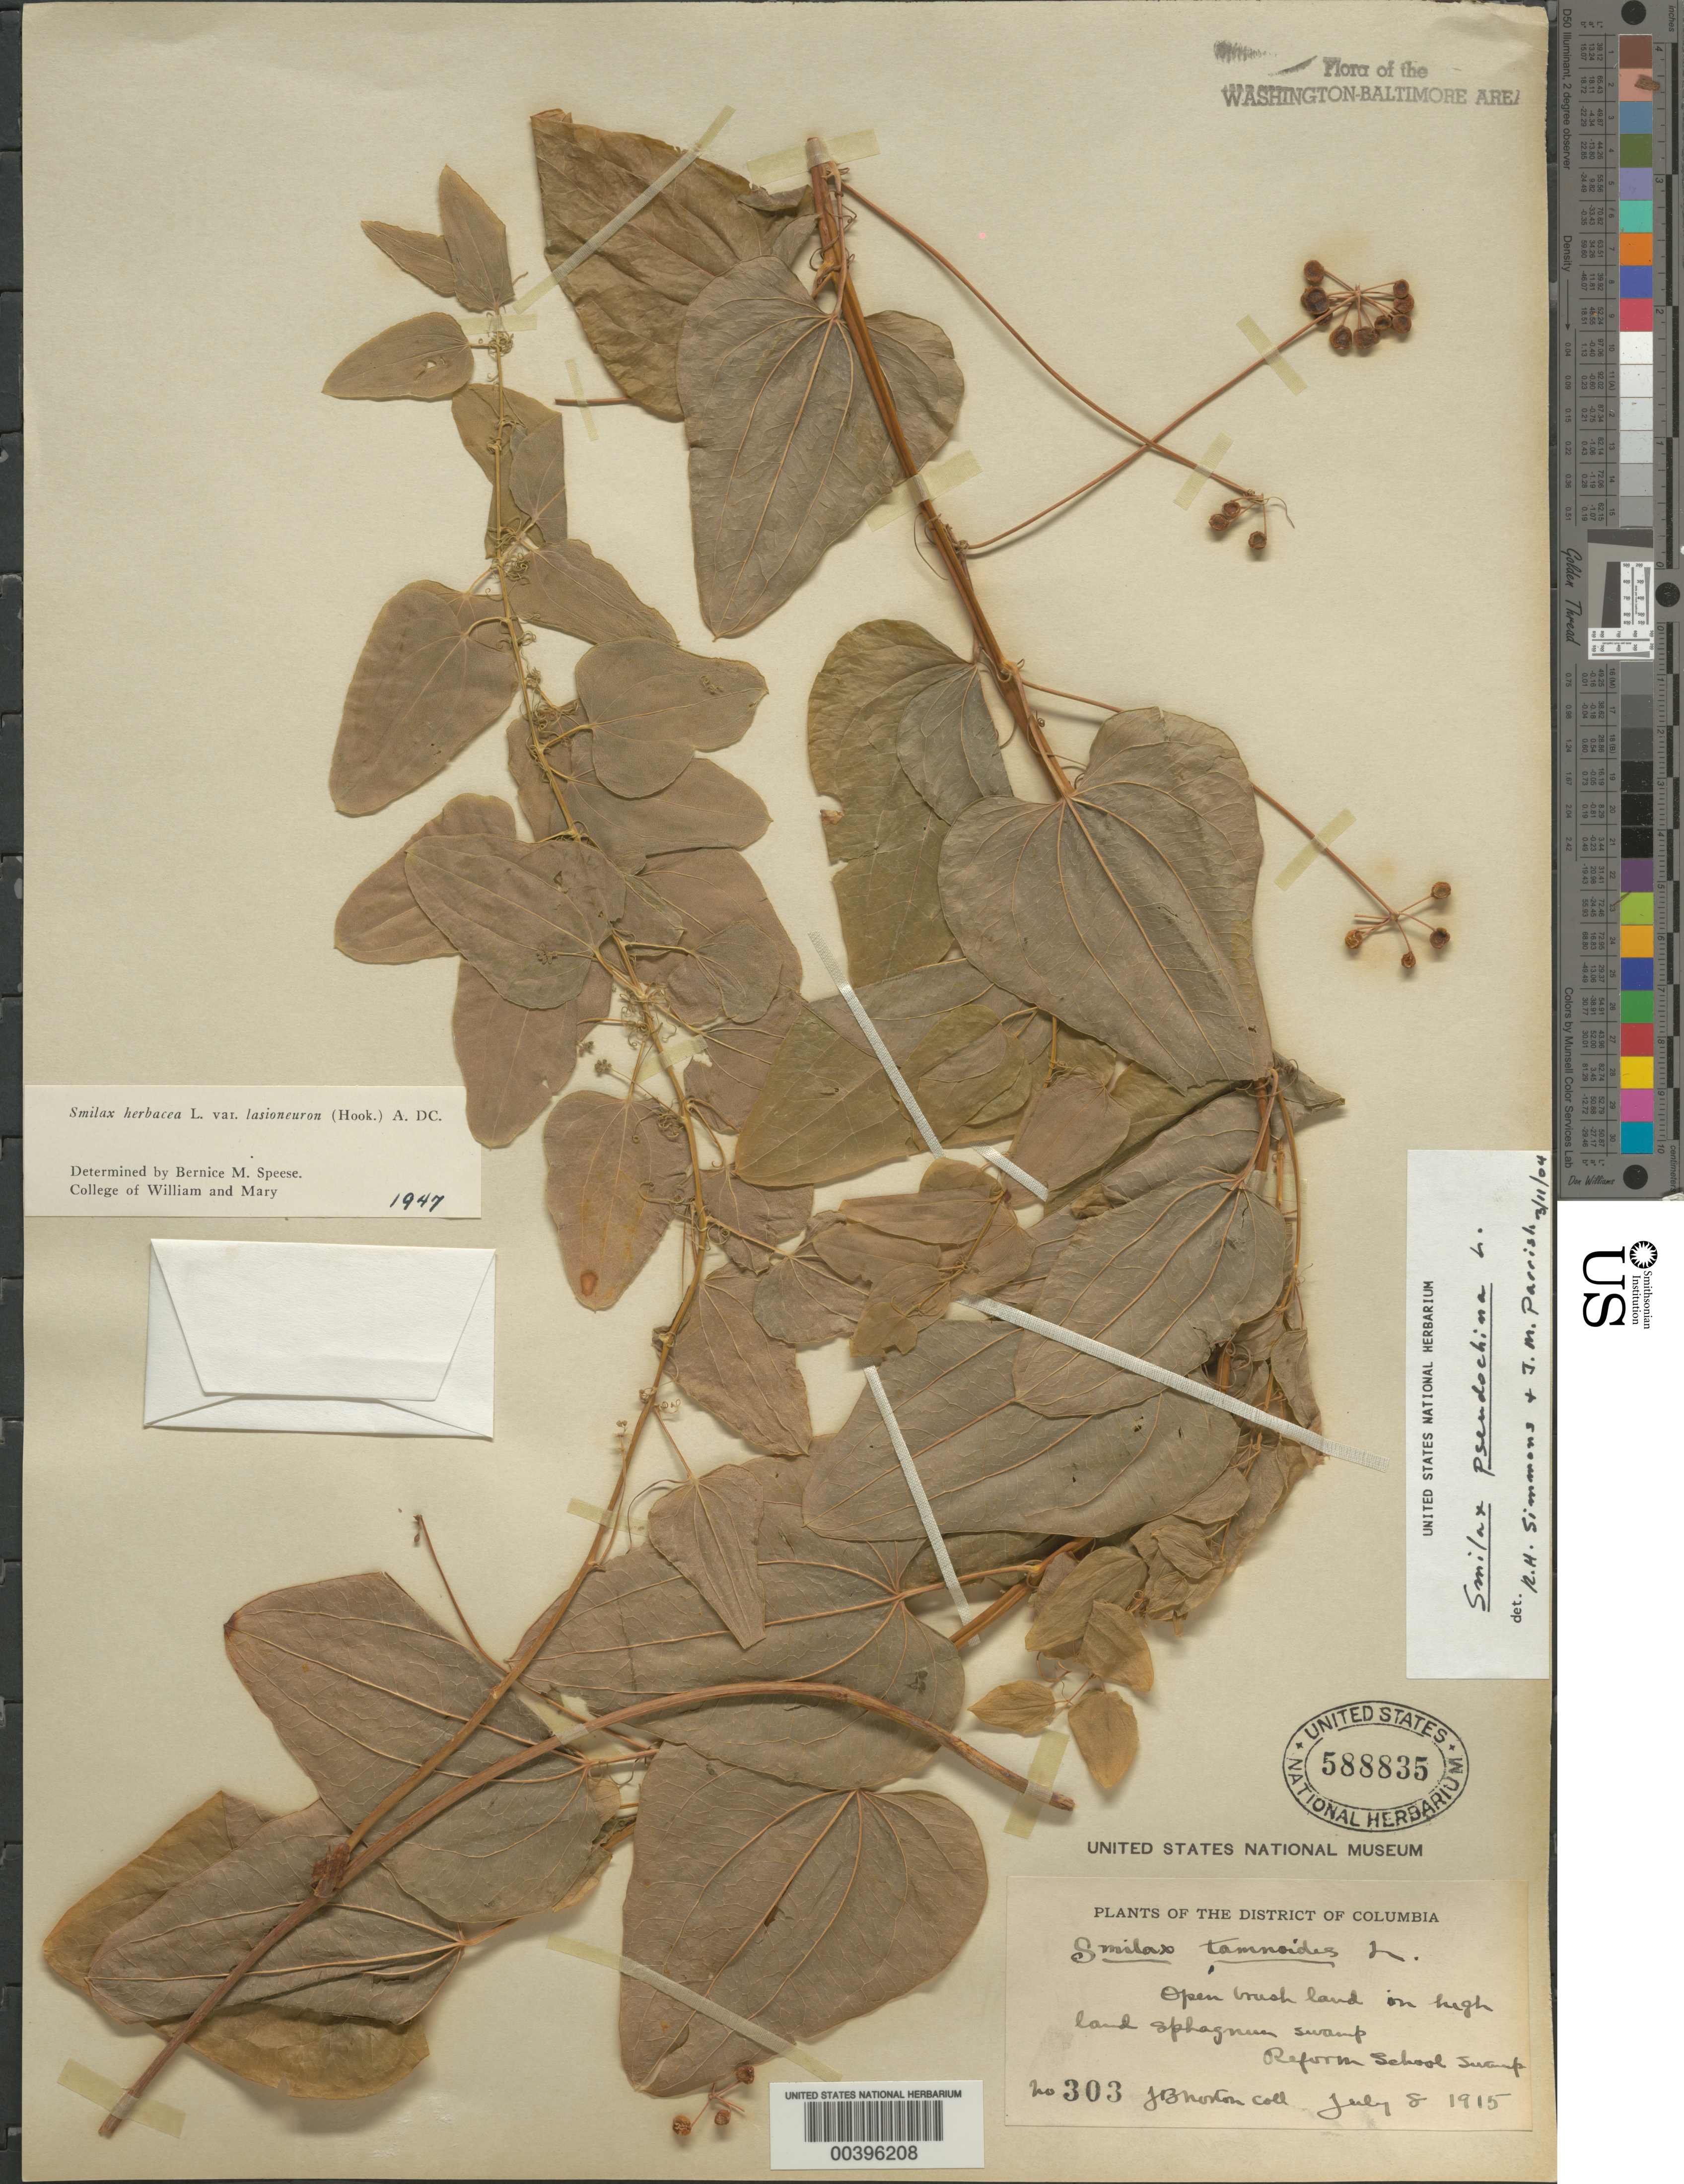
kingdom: Plantae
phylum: Tracheophyta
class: Liliopsida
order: Liliales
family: Smilacaceae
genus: Smilax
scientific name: Smilax pseudochina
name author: L.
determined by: Simmons, R. H., (UNITED STATES)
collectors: J. Norton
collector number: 303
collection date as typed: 08 Jul 1915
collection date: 1915-07-08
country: United States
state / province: District of Columbia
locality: Reform School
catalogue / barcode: US 588835